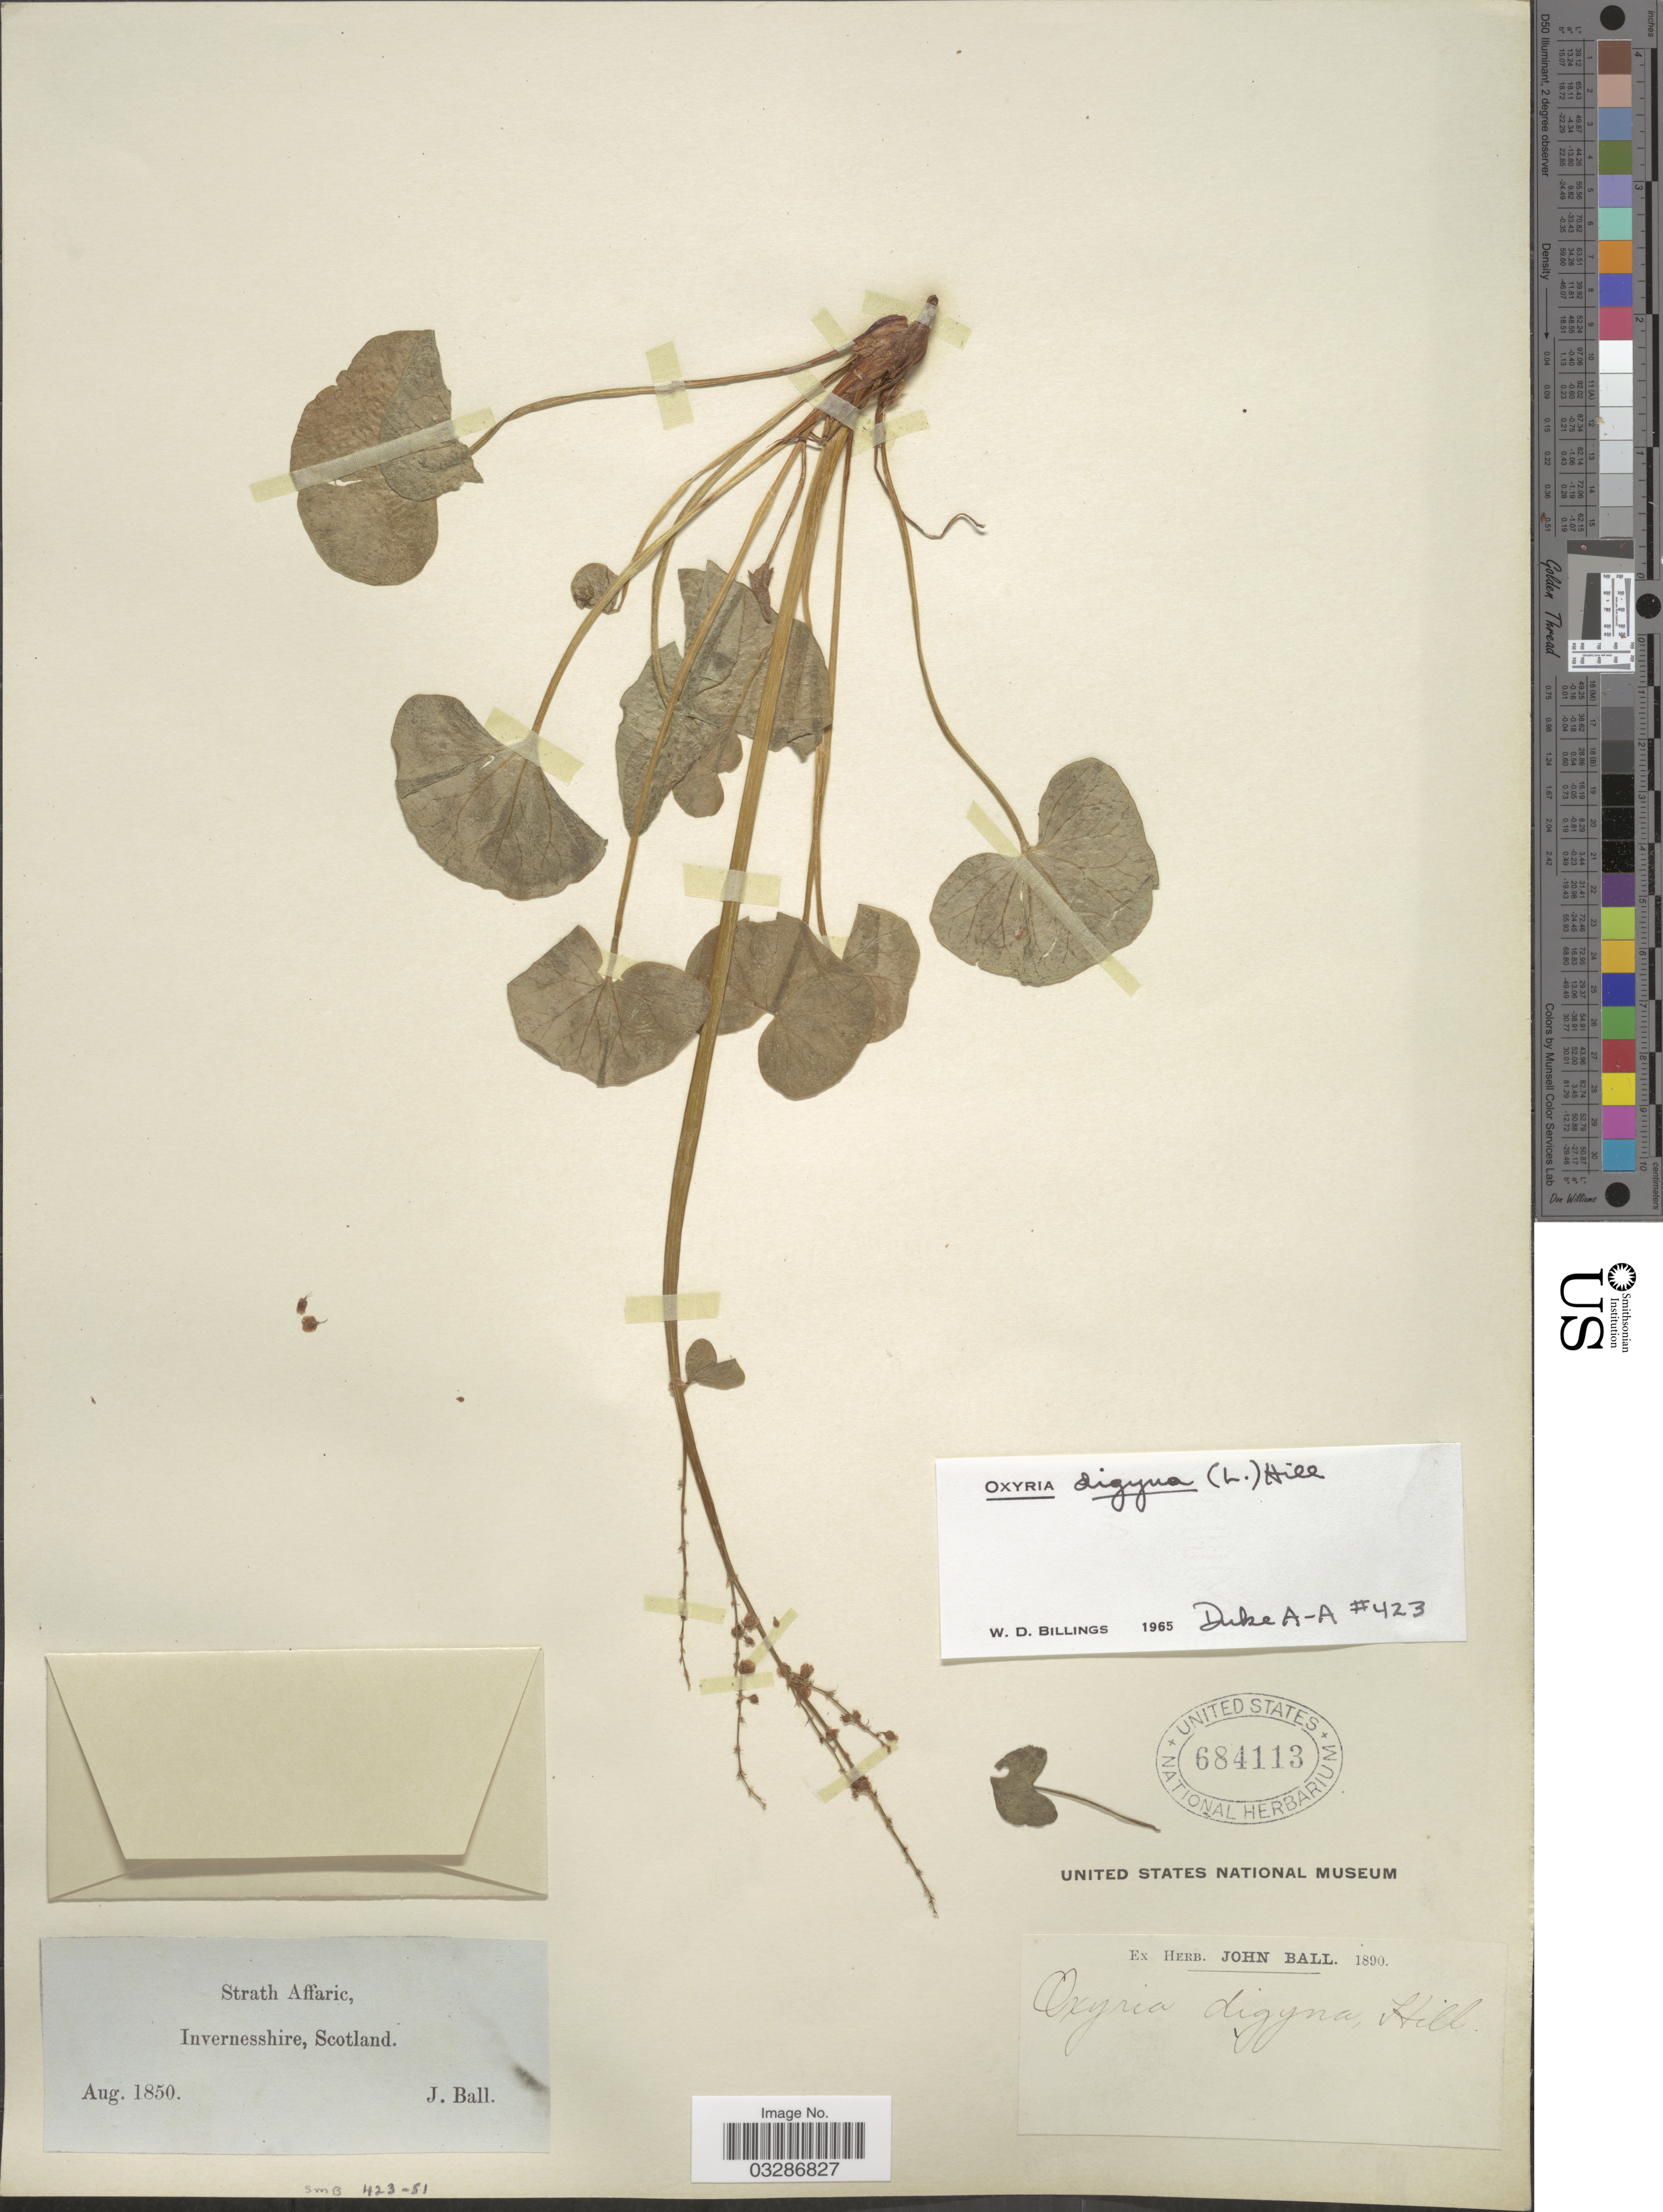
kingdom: Plantae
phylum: Tracheophyta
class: Magnoliopsida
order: Caryophyllales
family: Polygonaceae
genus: Oxyria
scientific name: Oxyria digyna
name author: (L.) Hill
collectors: J. Ball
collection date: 1850-08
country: United Kingdom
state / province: Scotland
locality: Strath Affaric, Invernesshire.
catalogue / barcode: US 684113